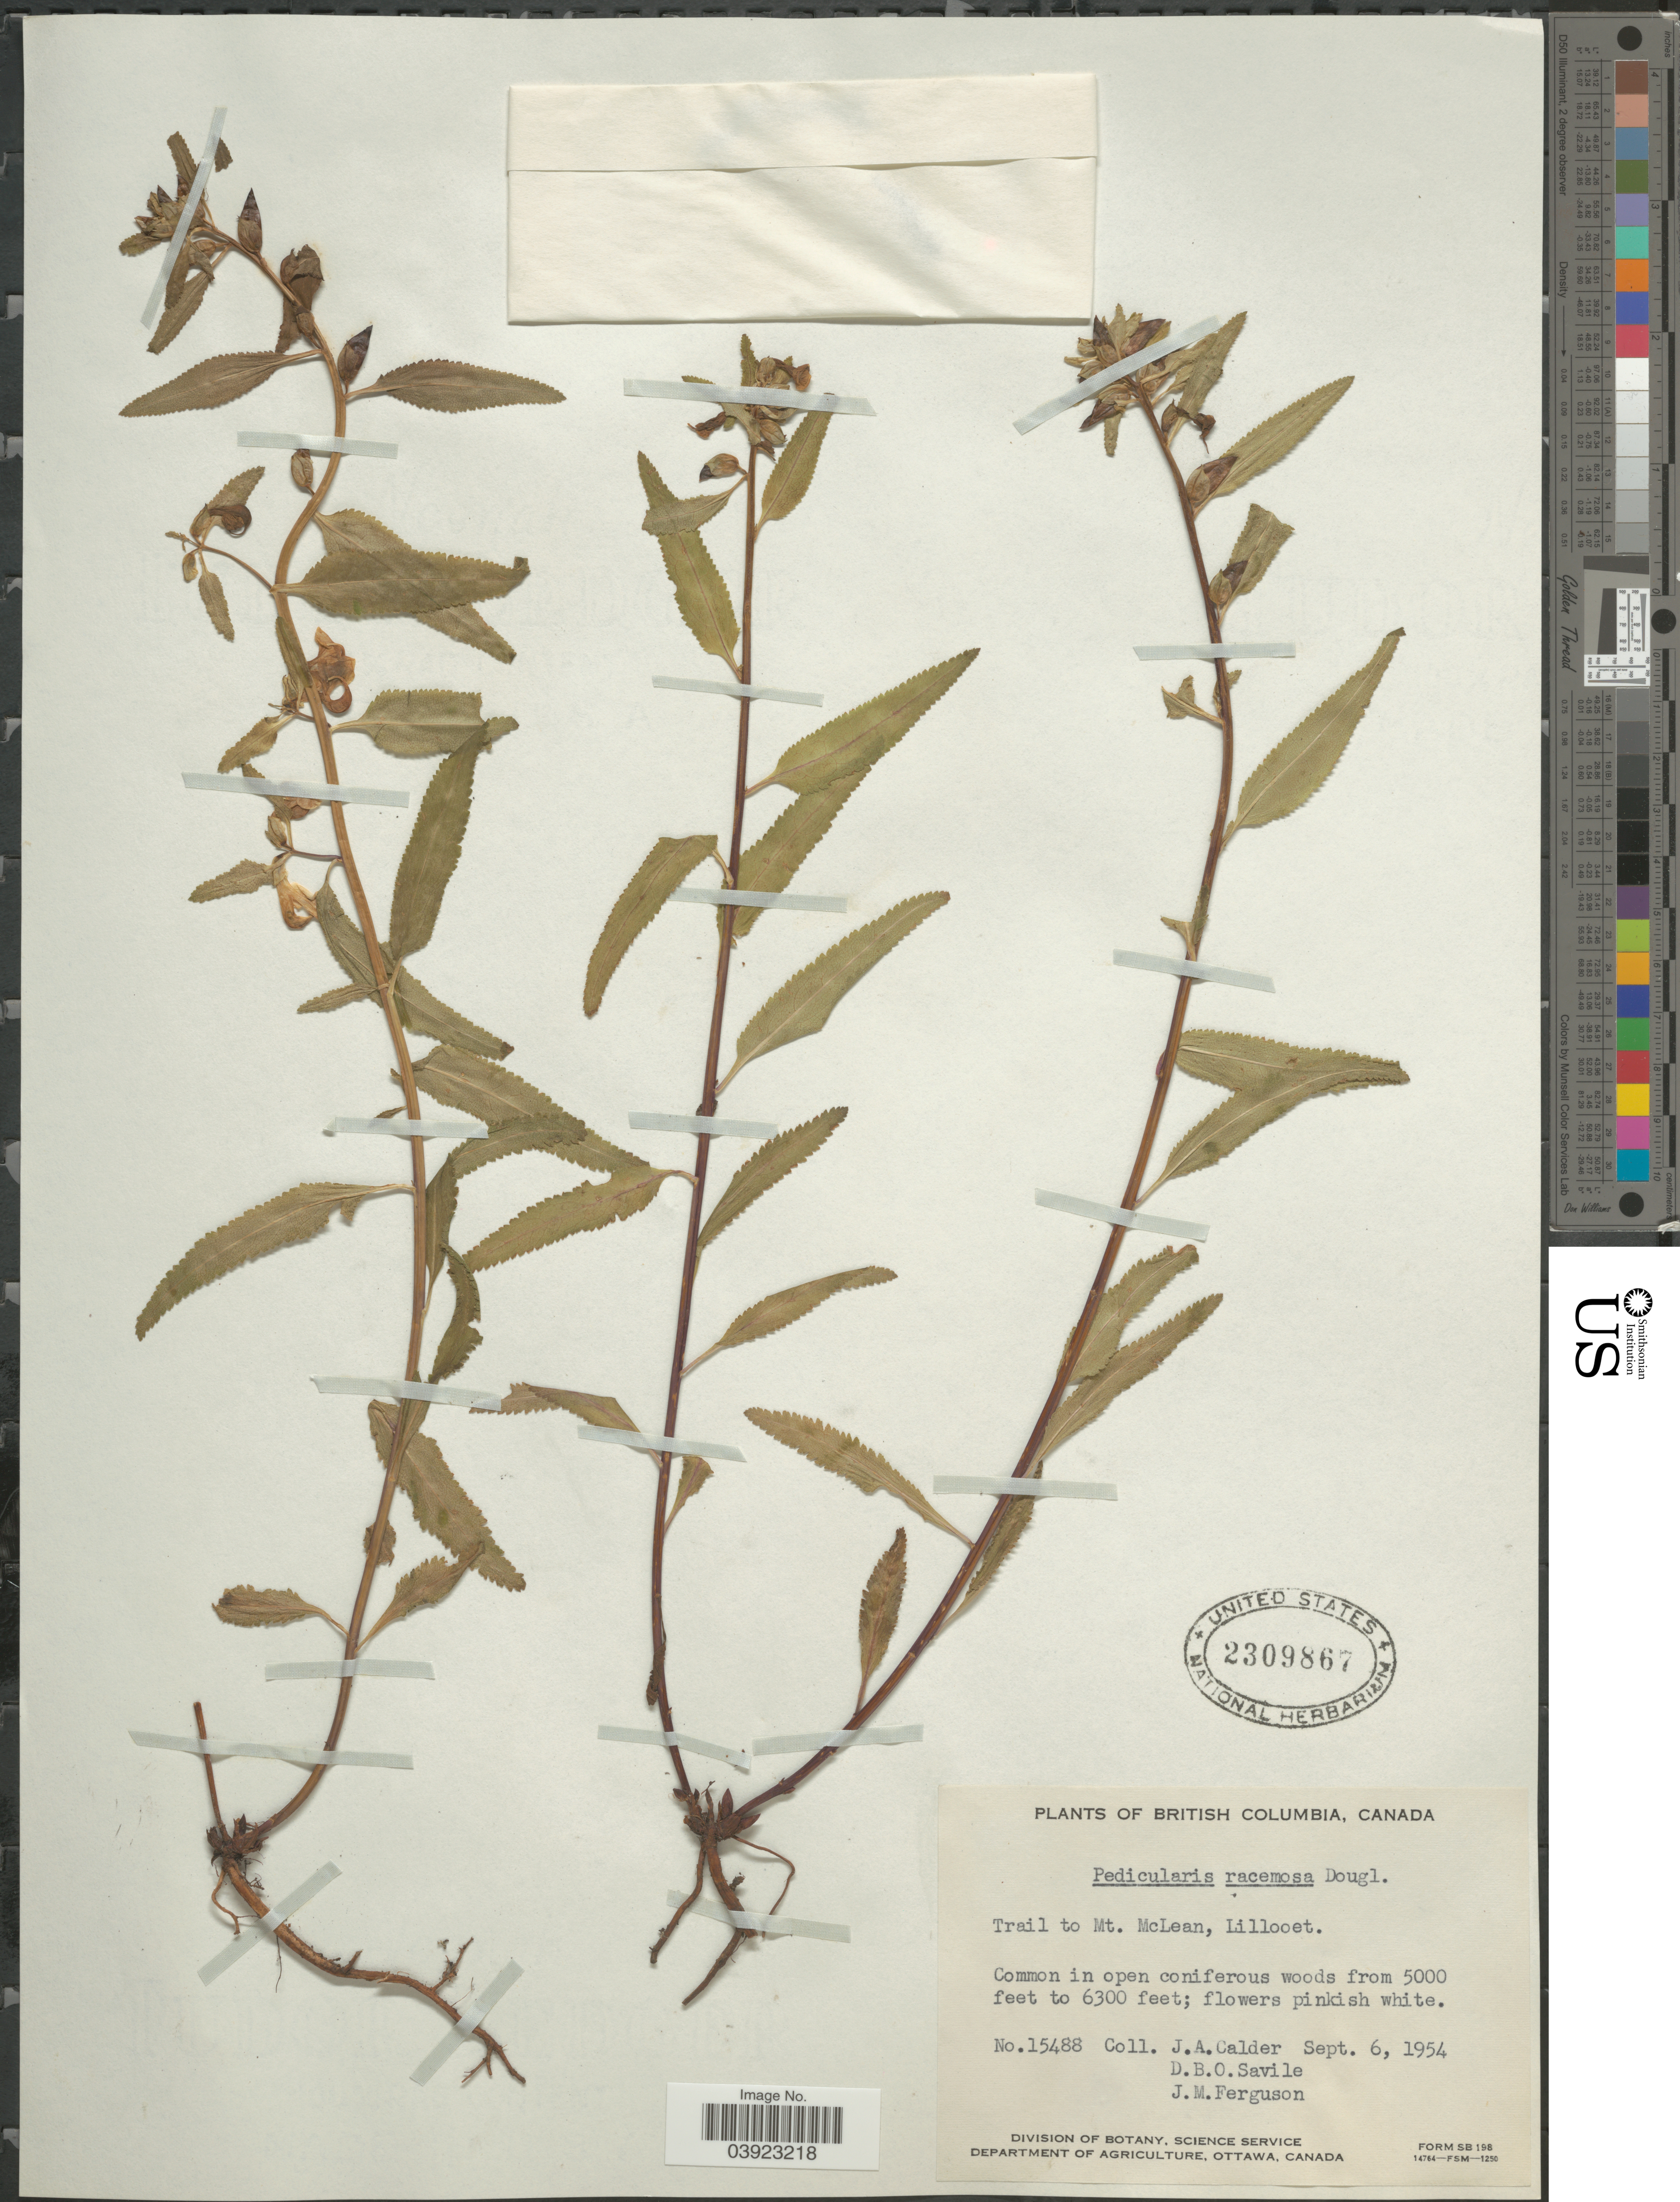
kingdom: Plantae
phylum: Tracheophyta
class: Magnoliopsida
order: Lamiales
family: Orobanchaceae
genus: Pedicularis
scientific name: Pedicularis racemosa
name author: Douglas ex Benth.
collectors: J. A. Calder, D. Savile & J. M. Ferguson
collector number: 15488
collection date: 1954-09-06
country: Canada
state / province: British Columbia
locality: Trail to Mt. McLean, Lillooet.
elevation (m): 1524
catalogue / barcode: US 2309867